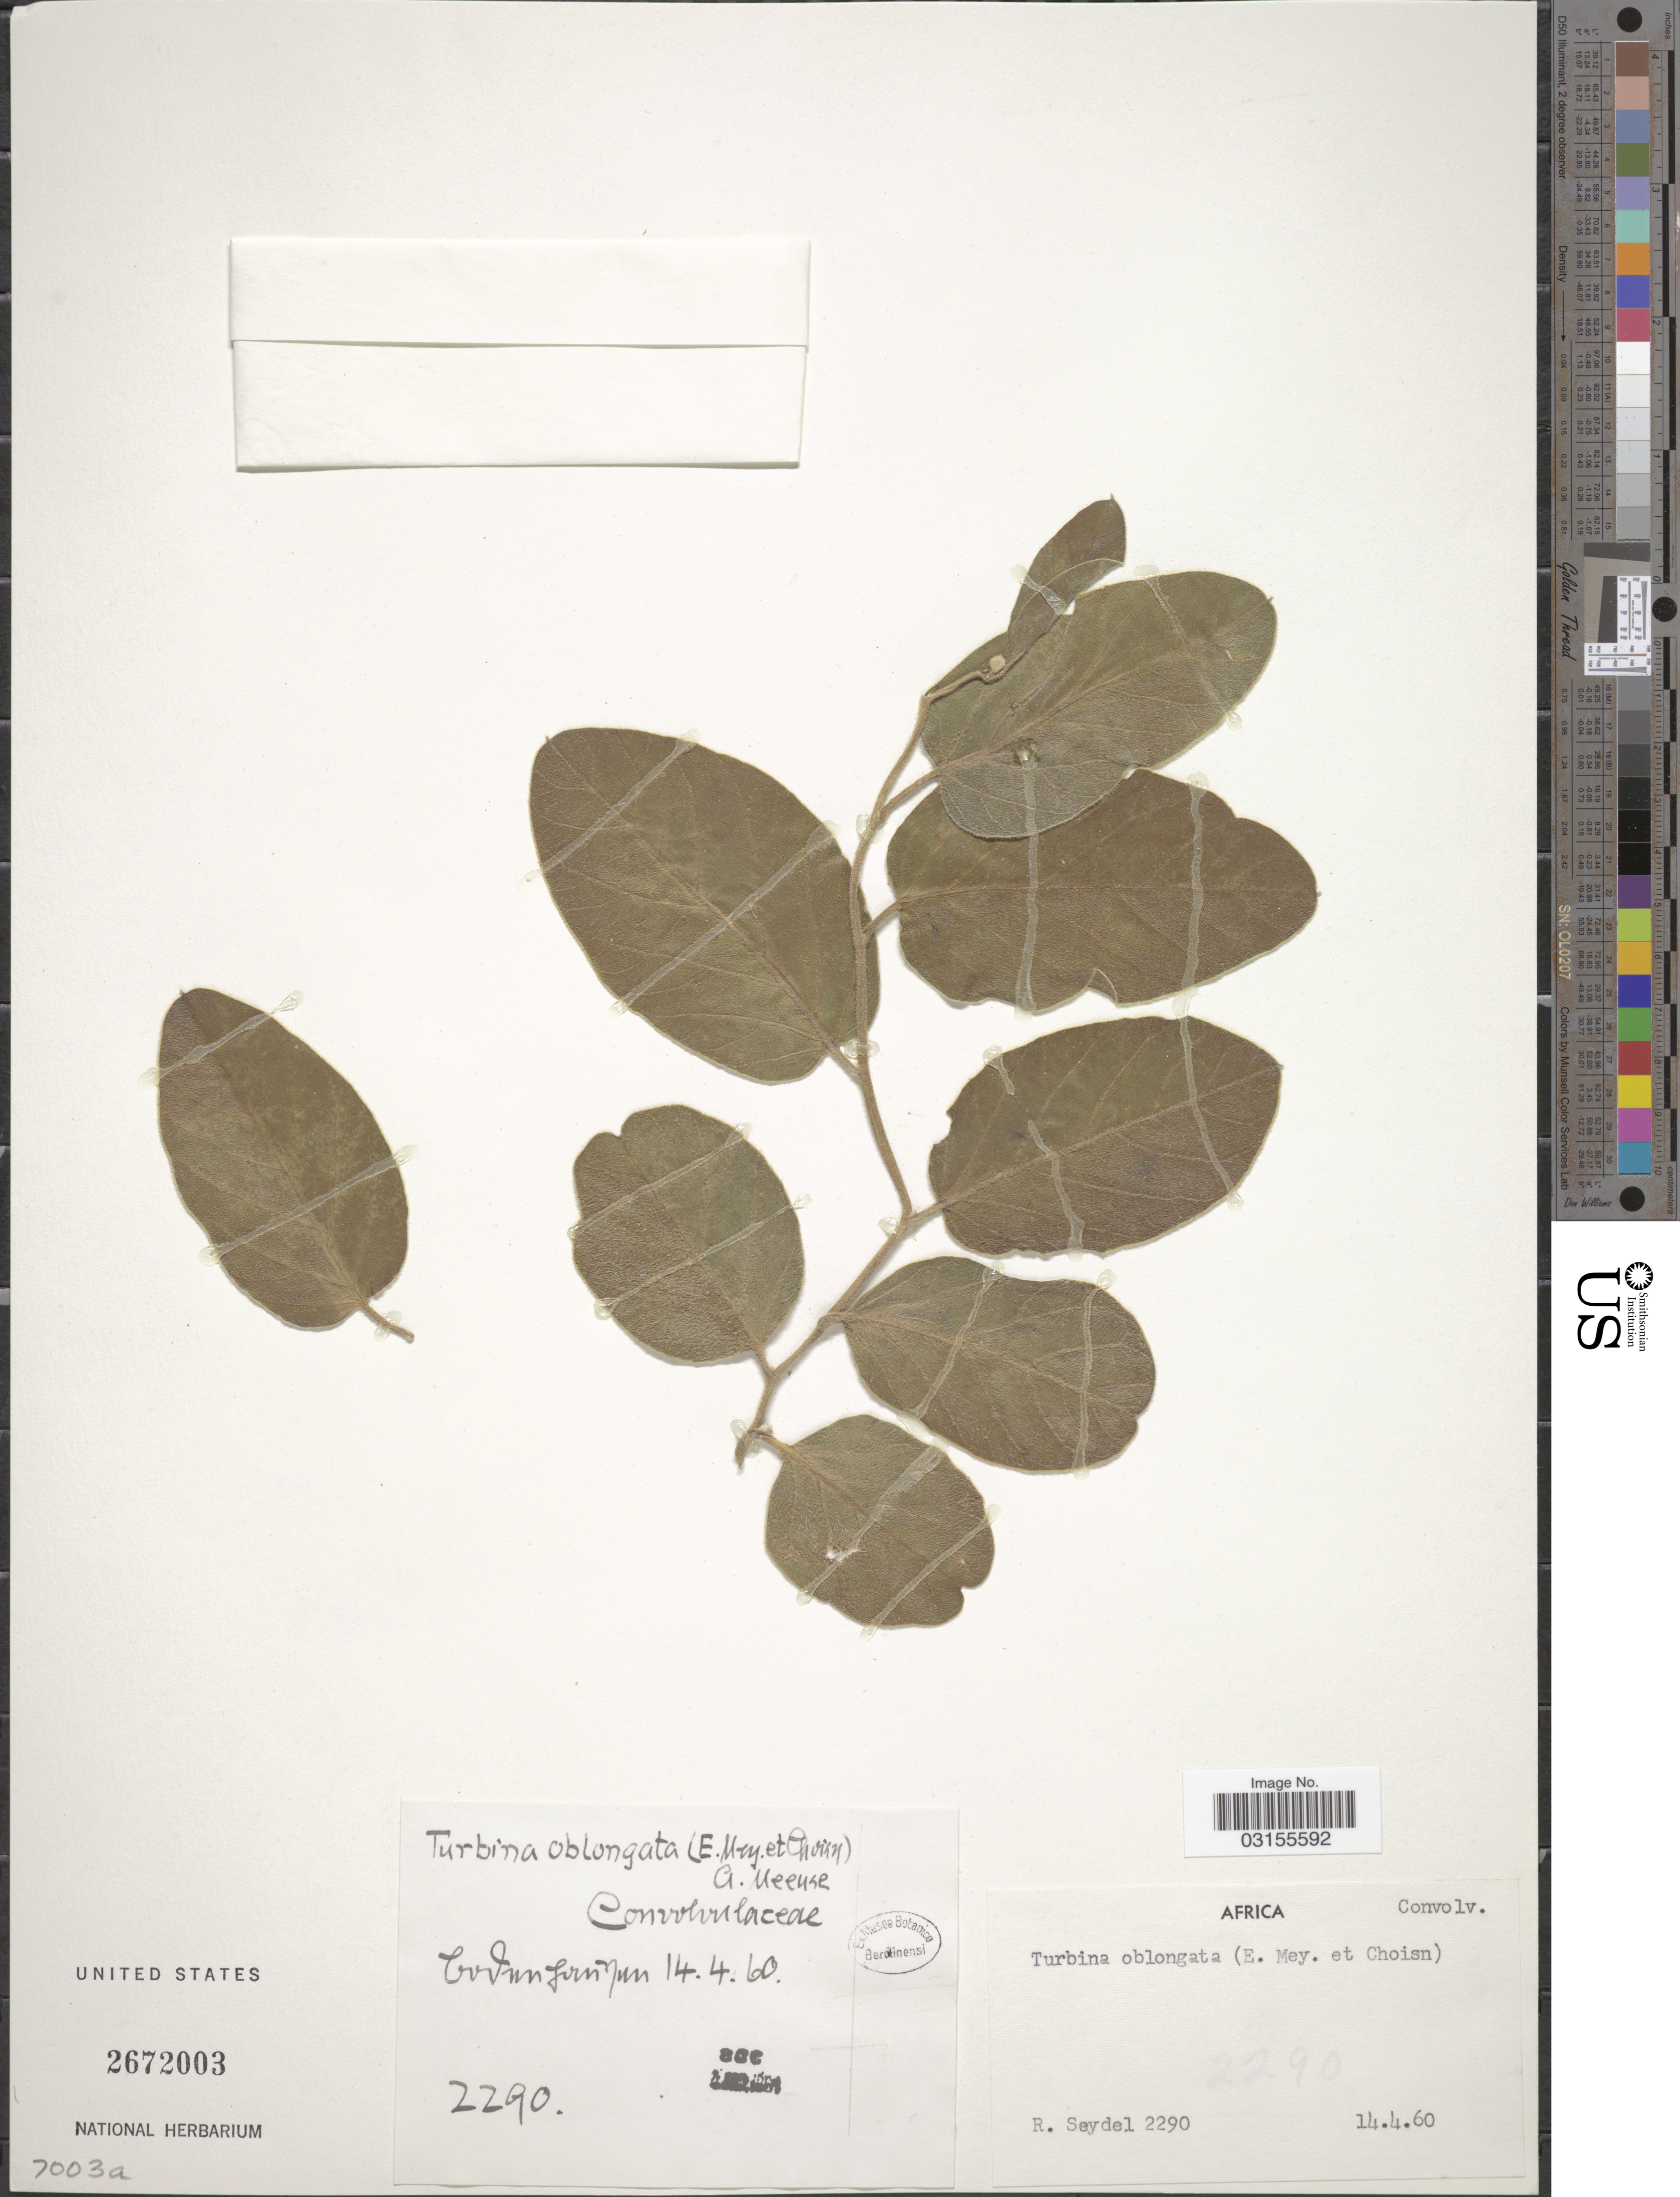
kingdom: Plantae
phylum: Tracheophyta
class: Magnoliopsida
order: Solanales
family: Convolvulaceae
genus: Turbina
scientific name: Turbina oblongata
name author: (E. Mey. ex Choisy) A. Meeuse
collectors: R. Seydel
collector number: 2290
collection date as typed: Transcribed d/m/y: 14/4/60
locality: Africa. Codinfirndun [interpreted].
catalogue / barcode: US 2672003